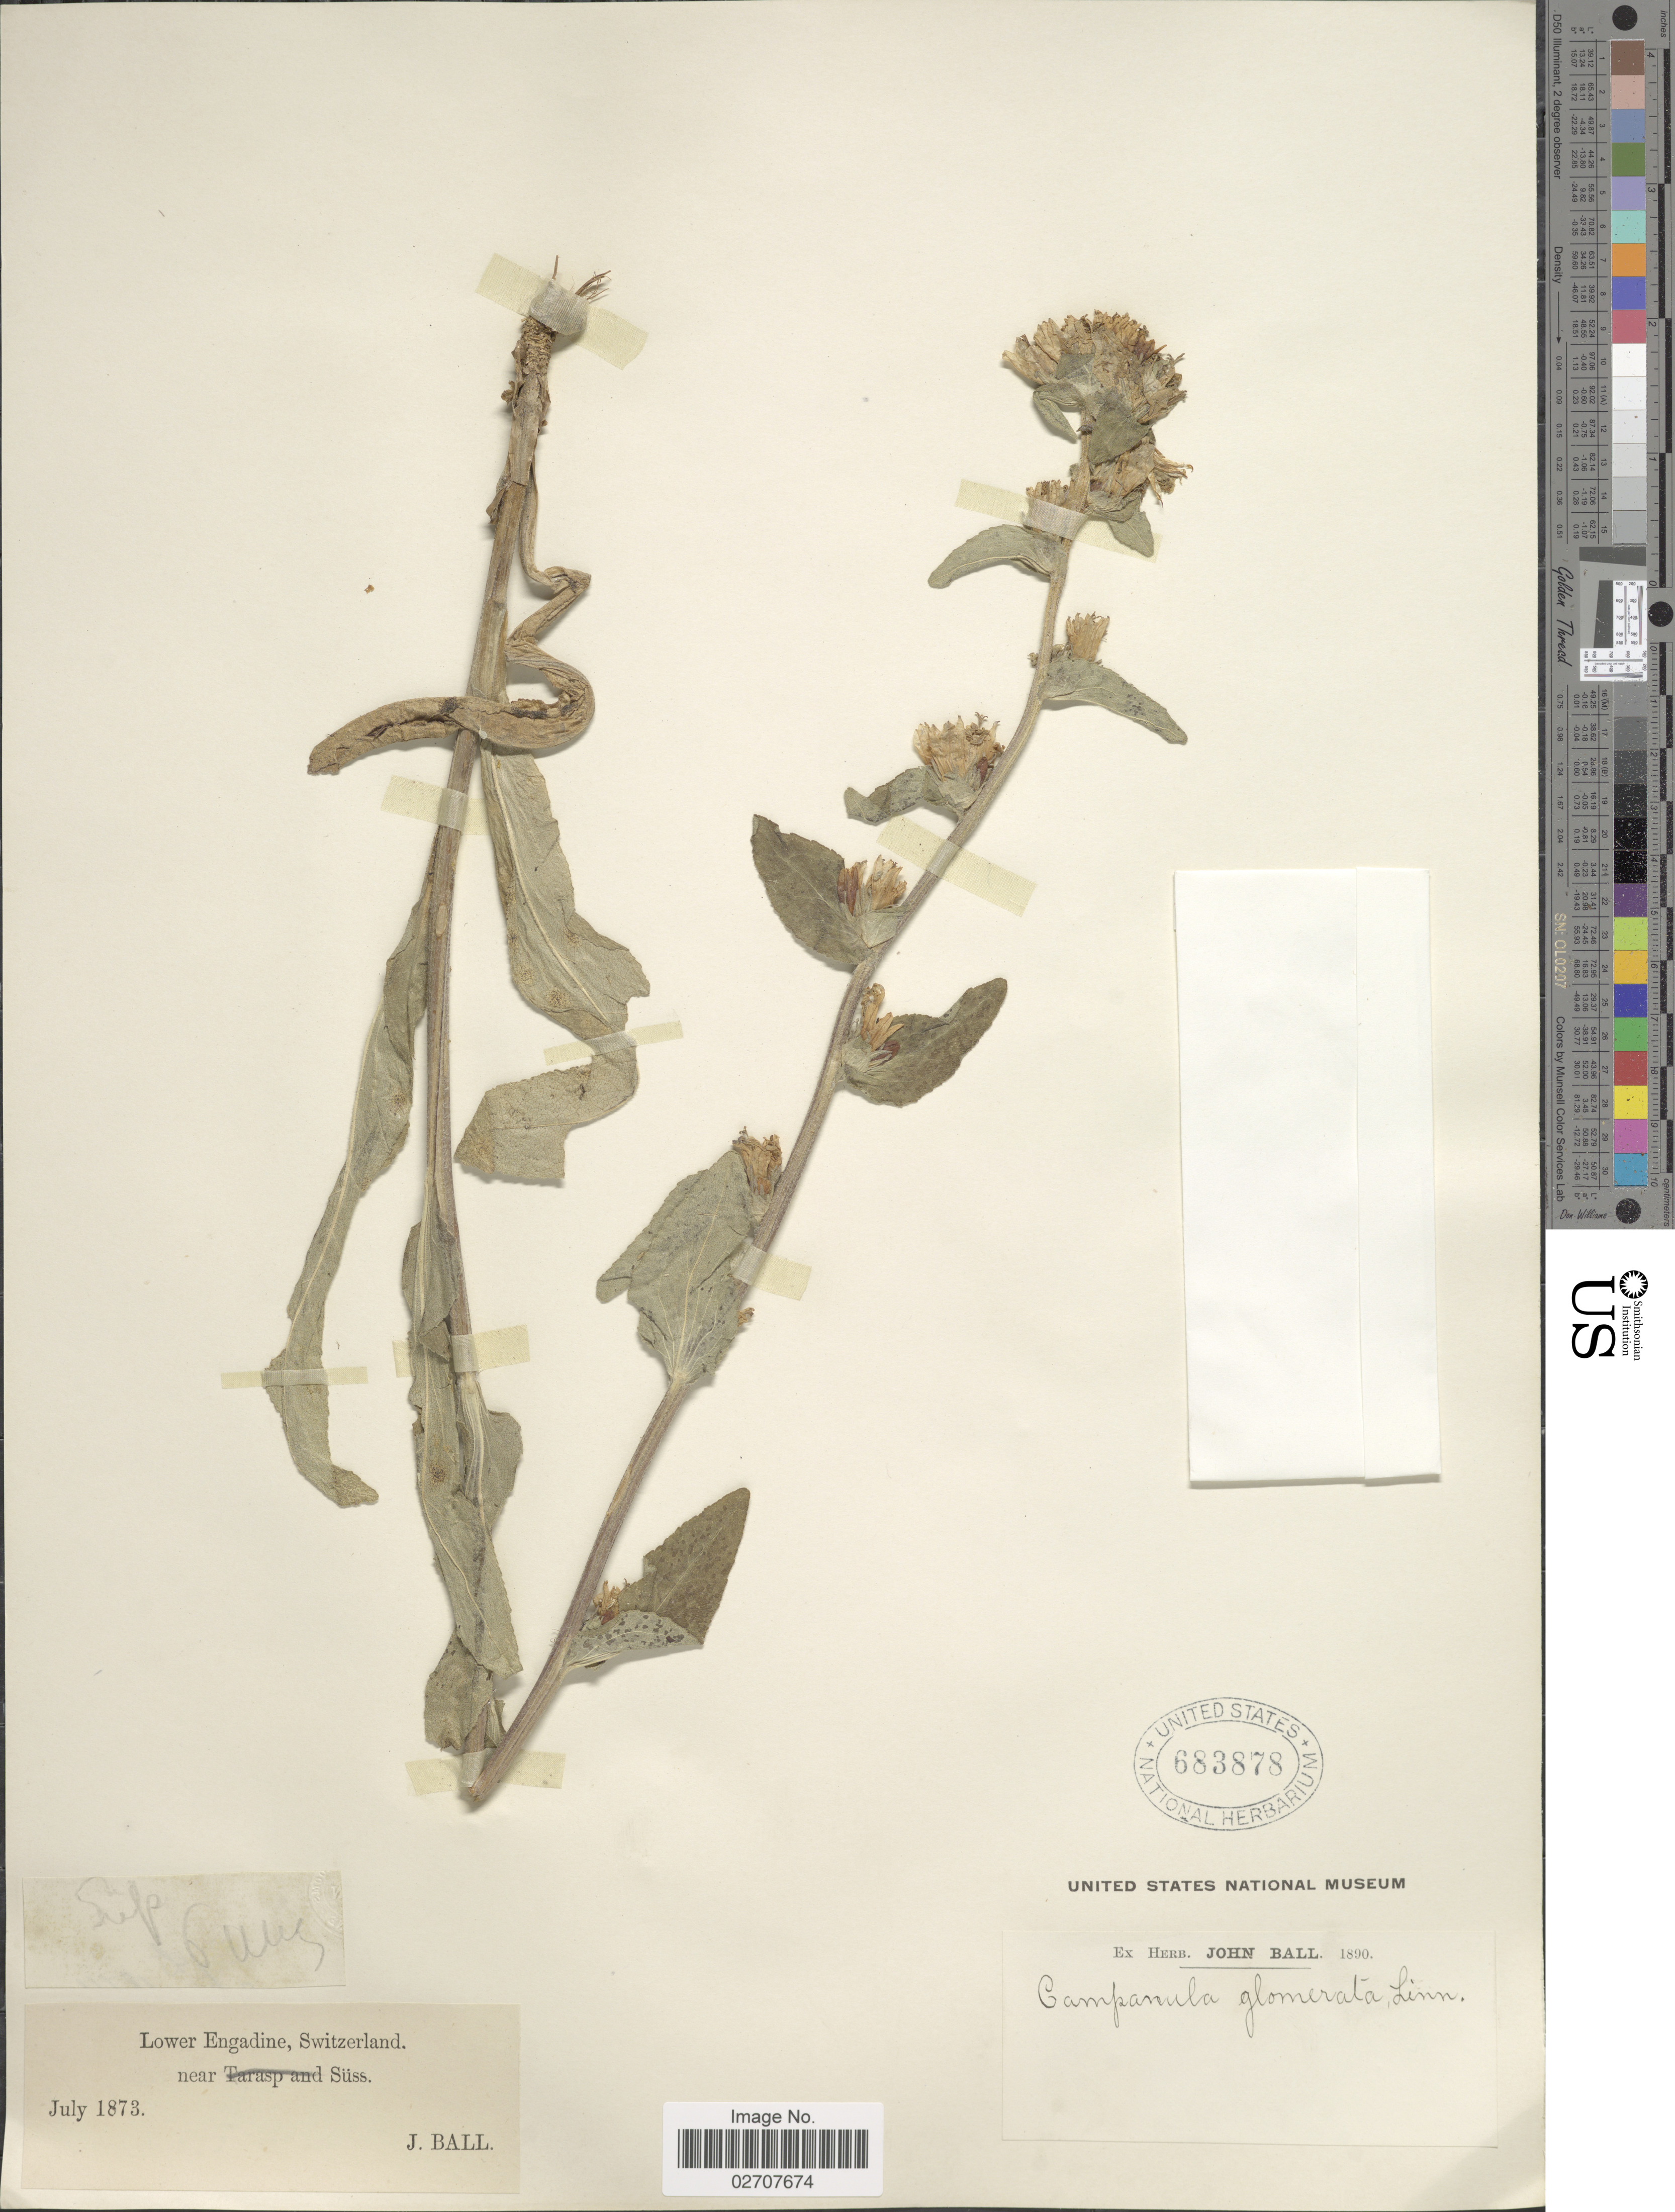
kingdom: Plantae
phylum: Tracheophyta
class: Magnoliopsida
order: Asterales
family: Campanulaceae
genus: Campanula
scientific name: Campanula glomerata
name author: L.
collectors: J. Ball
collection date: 1873-07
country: Switzerland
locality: Lower Engadine, near Suss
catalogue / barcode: US 683878